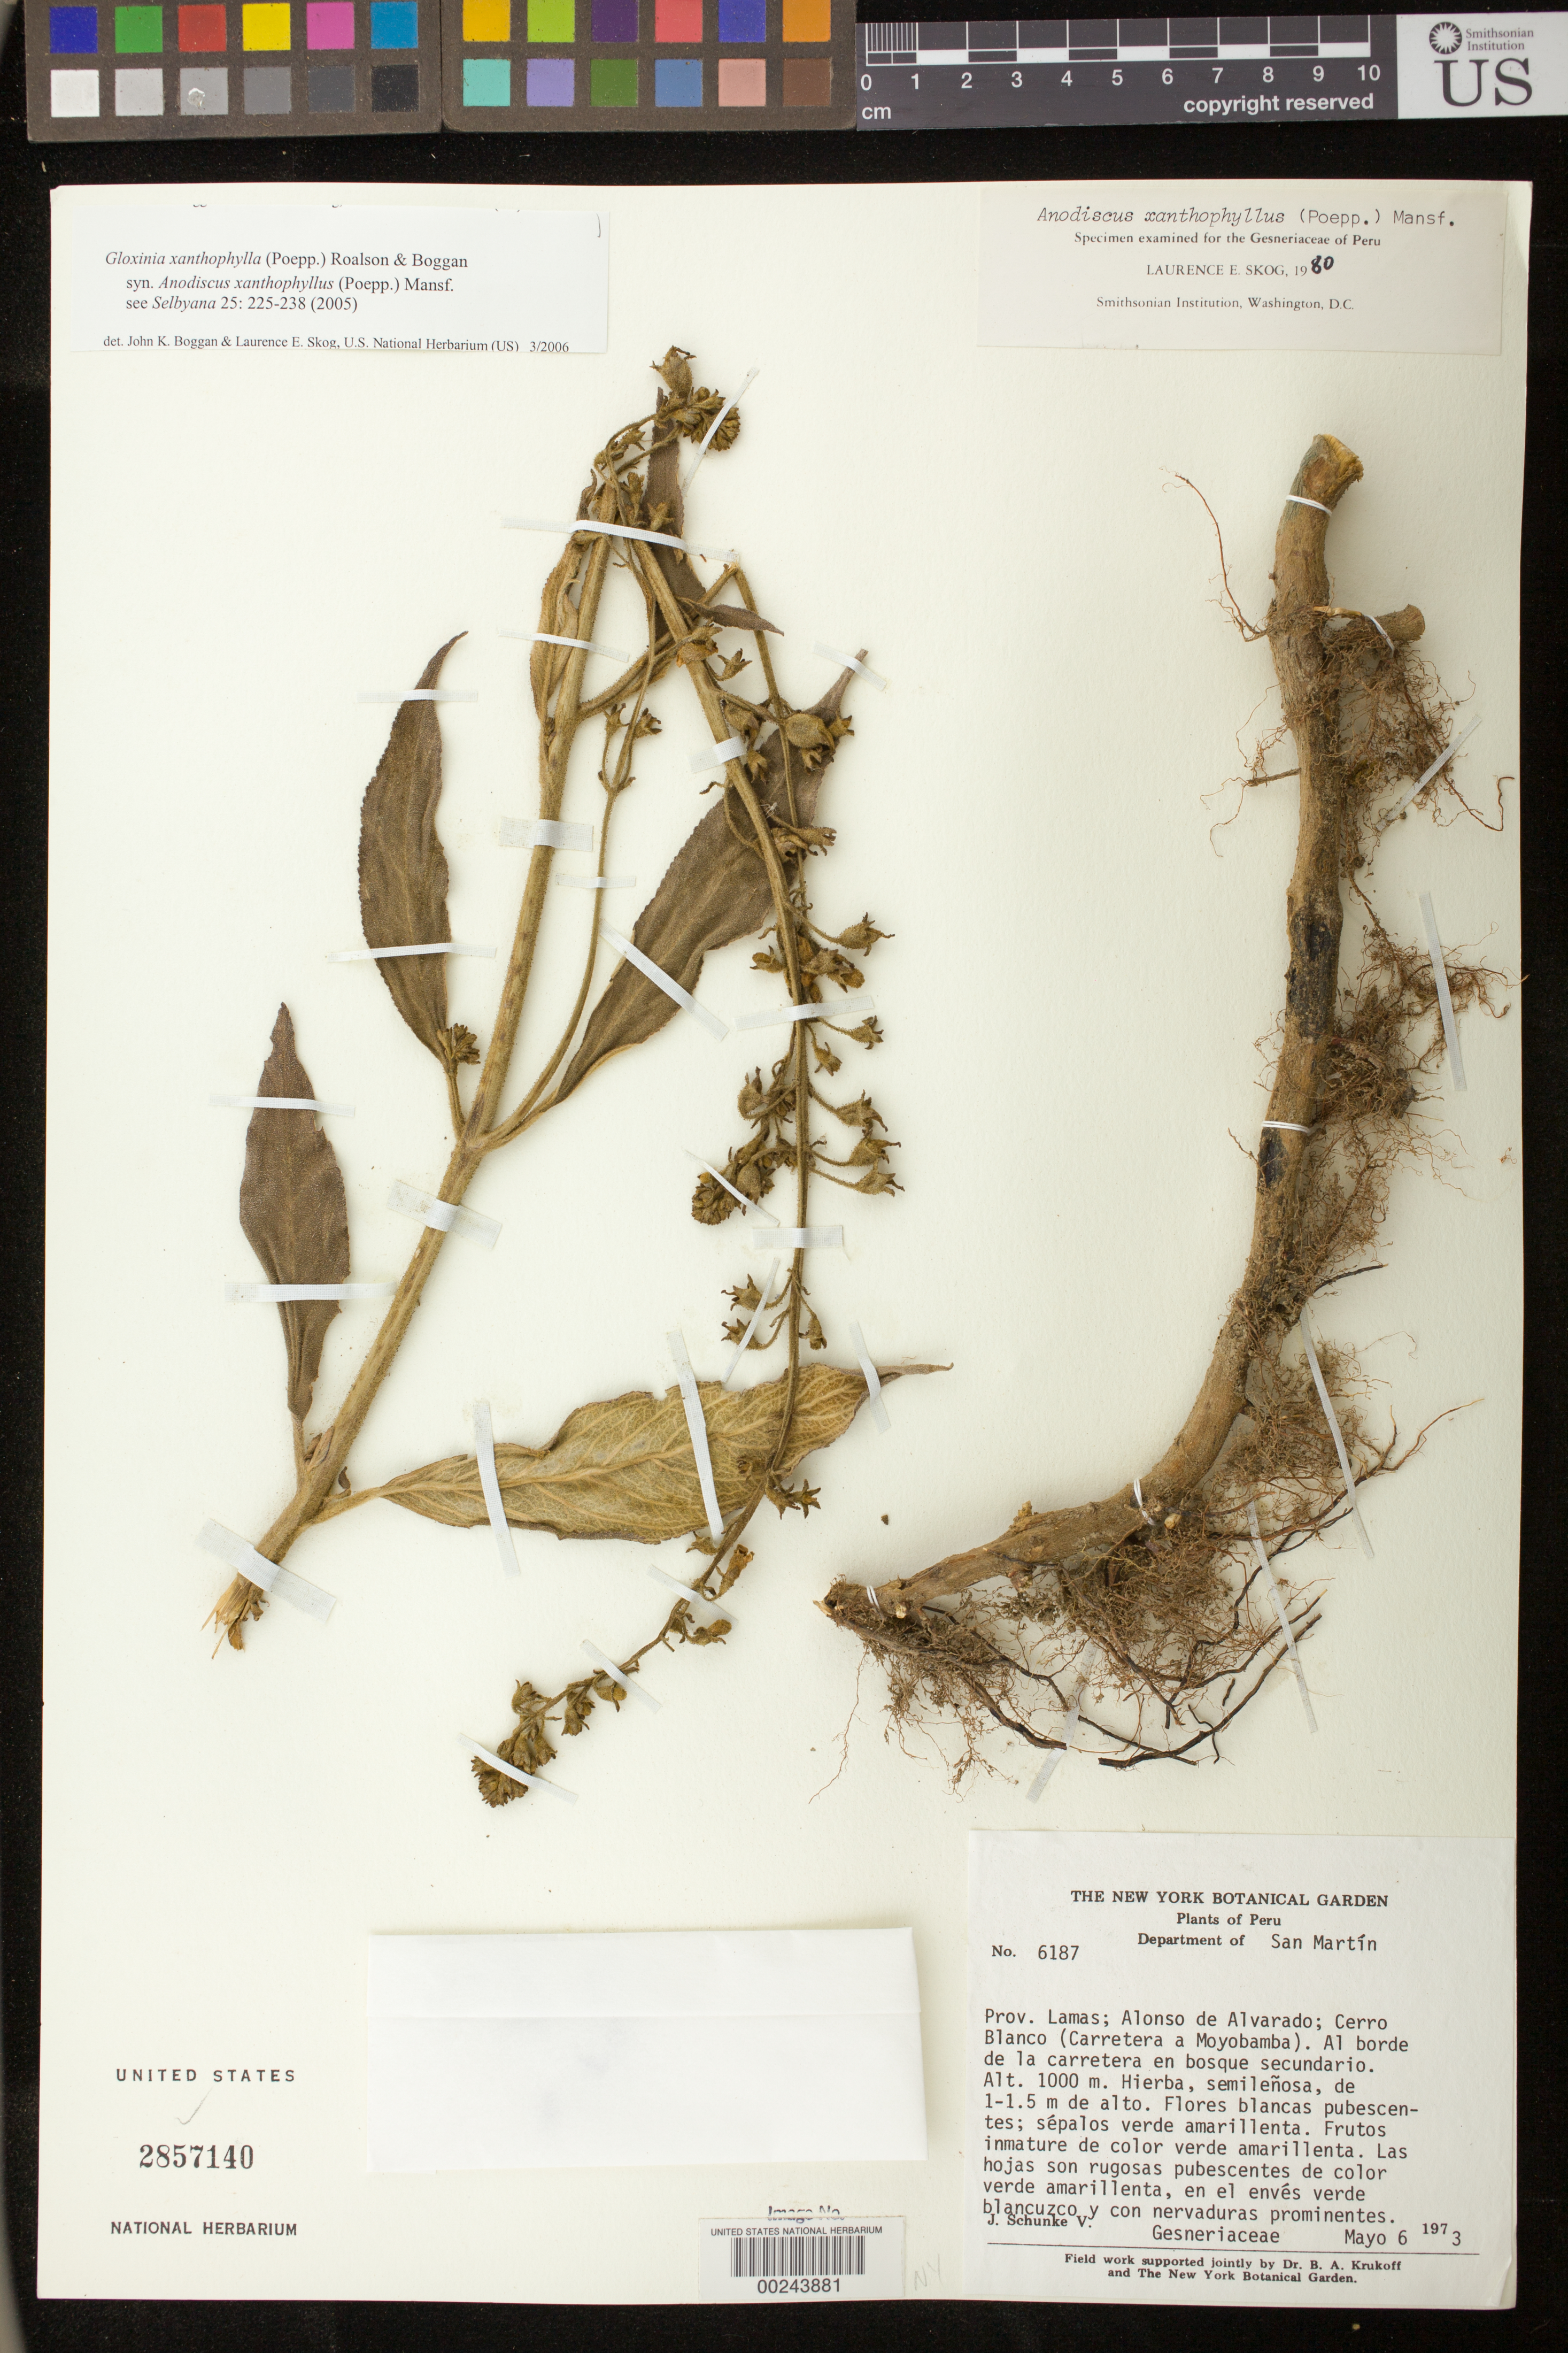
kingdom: Plantae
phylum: Tracheophyta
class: Magnoliopsida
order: Lamiales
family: Gesneriaceae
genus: Gloxinia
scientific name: Gloxinia xanthophylla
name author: (Poepp.) Roalson & Boggan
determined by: Boggan, J. K.; Skog, L. E.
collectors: J. Schunke Vigo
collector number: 6187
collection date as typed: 06 May 1973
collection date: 1973-05-06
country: Peru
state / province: San Martín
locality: Prov. Lamas; Alonso de Alvarado, Cerro Blanco (highway to Moyobamba)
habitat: Secondary forest bordering the highway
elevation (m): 1000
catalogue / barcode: US 2857140